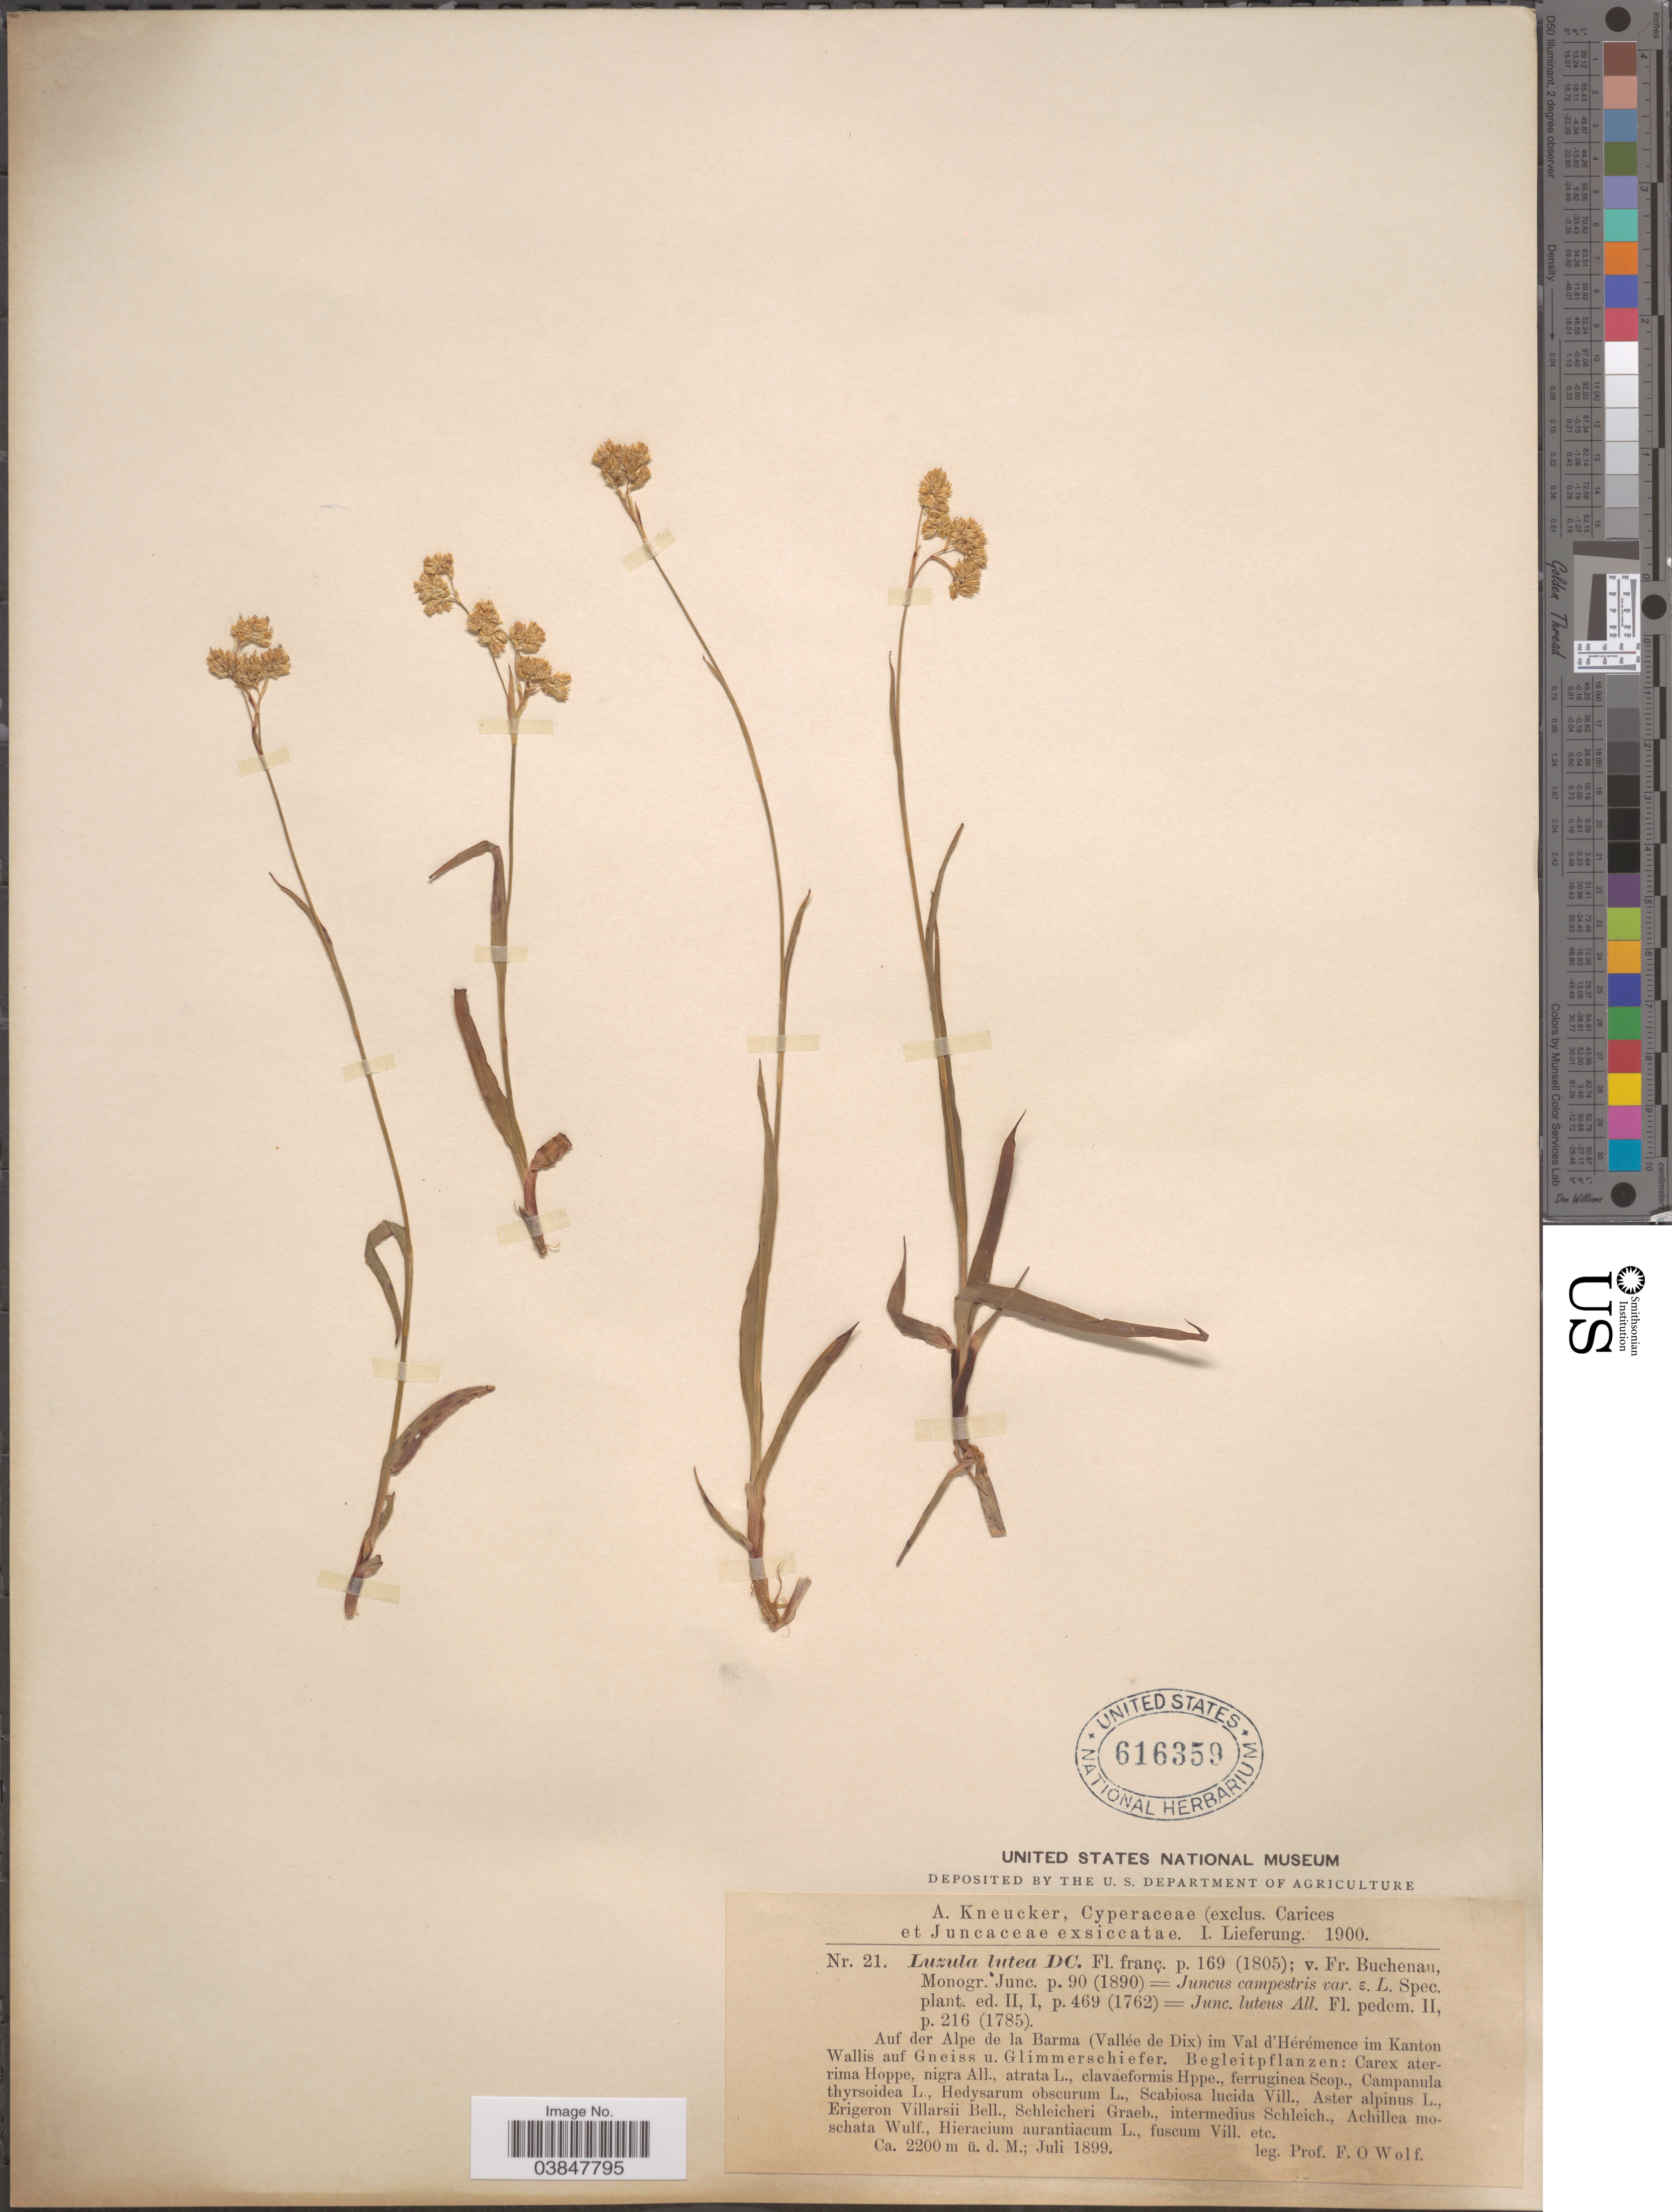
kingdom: Plantae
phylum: Tracheophyta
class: Liliopsida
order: Poales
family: Juncaceae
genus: Luzula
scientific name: Luzula lutea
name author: (All.) DC.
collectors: F. Wolf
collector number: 21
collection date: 1899-07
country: United Kingdom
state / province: Wales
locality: Auf der Alpe de la Barma (Vallée de Dix) im Val d' Hérémence im Kanton Wallis auf Gneiss u. Glimmerschiefer.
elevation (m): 2200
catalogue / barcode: US 616359